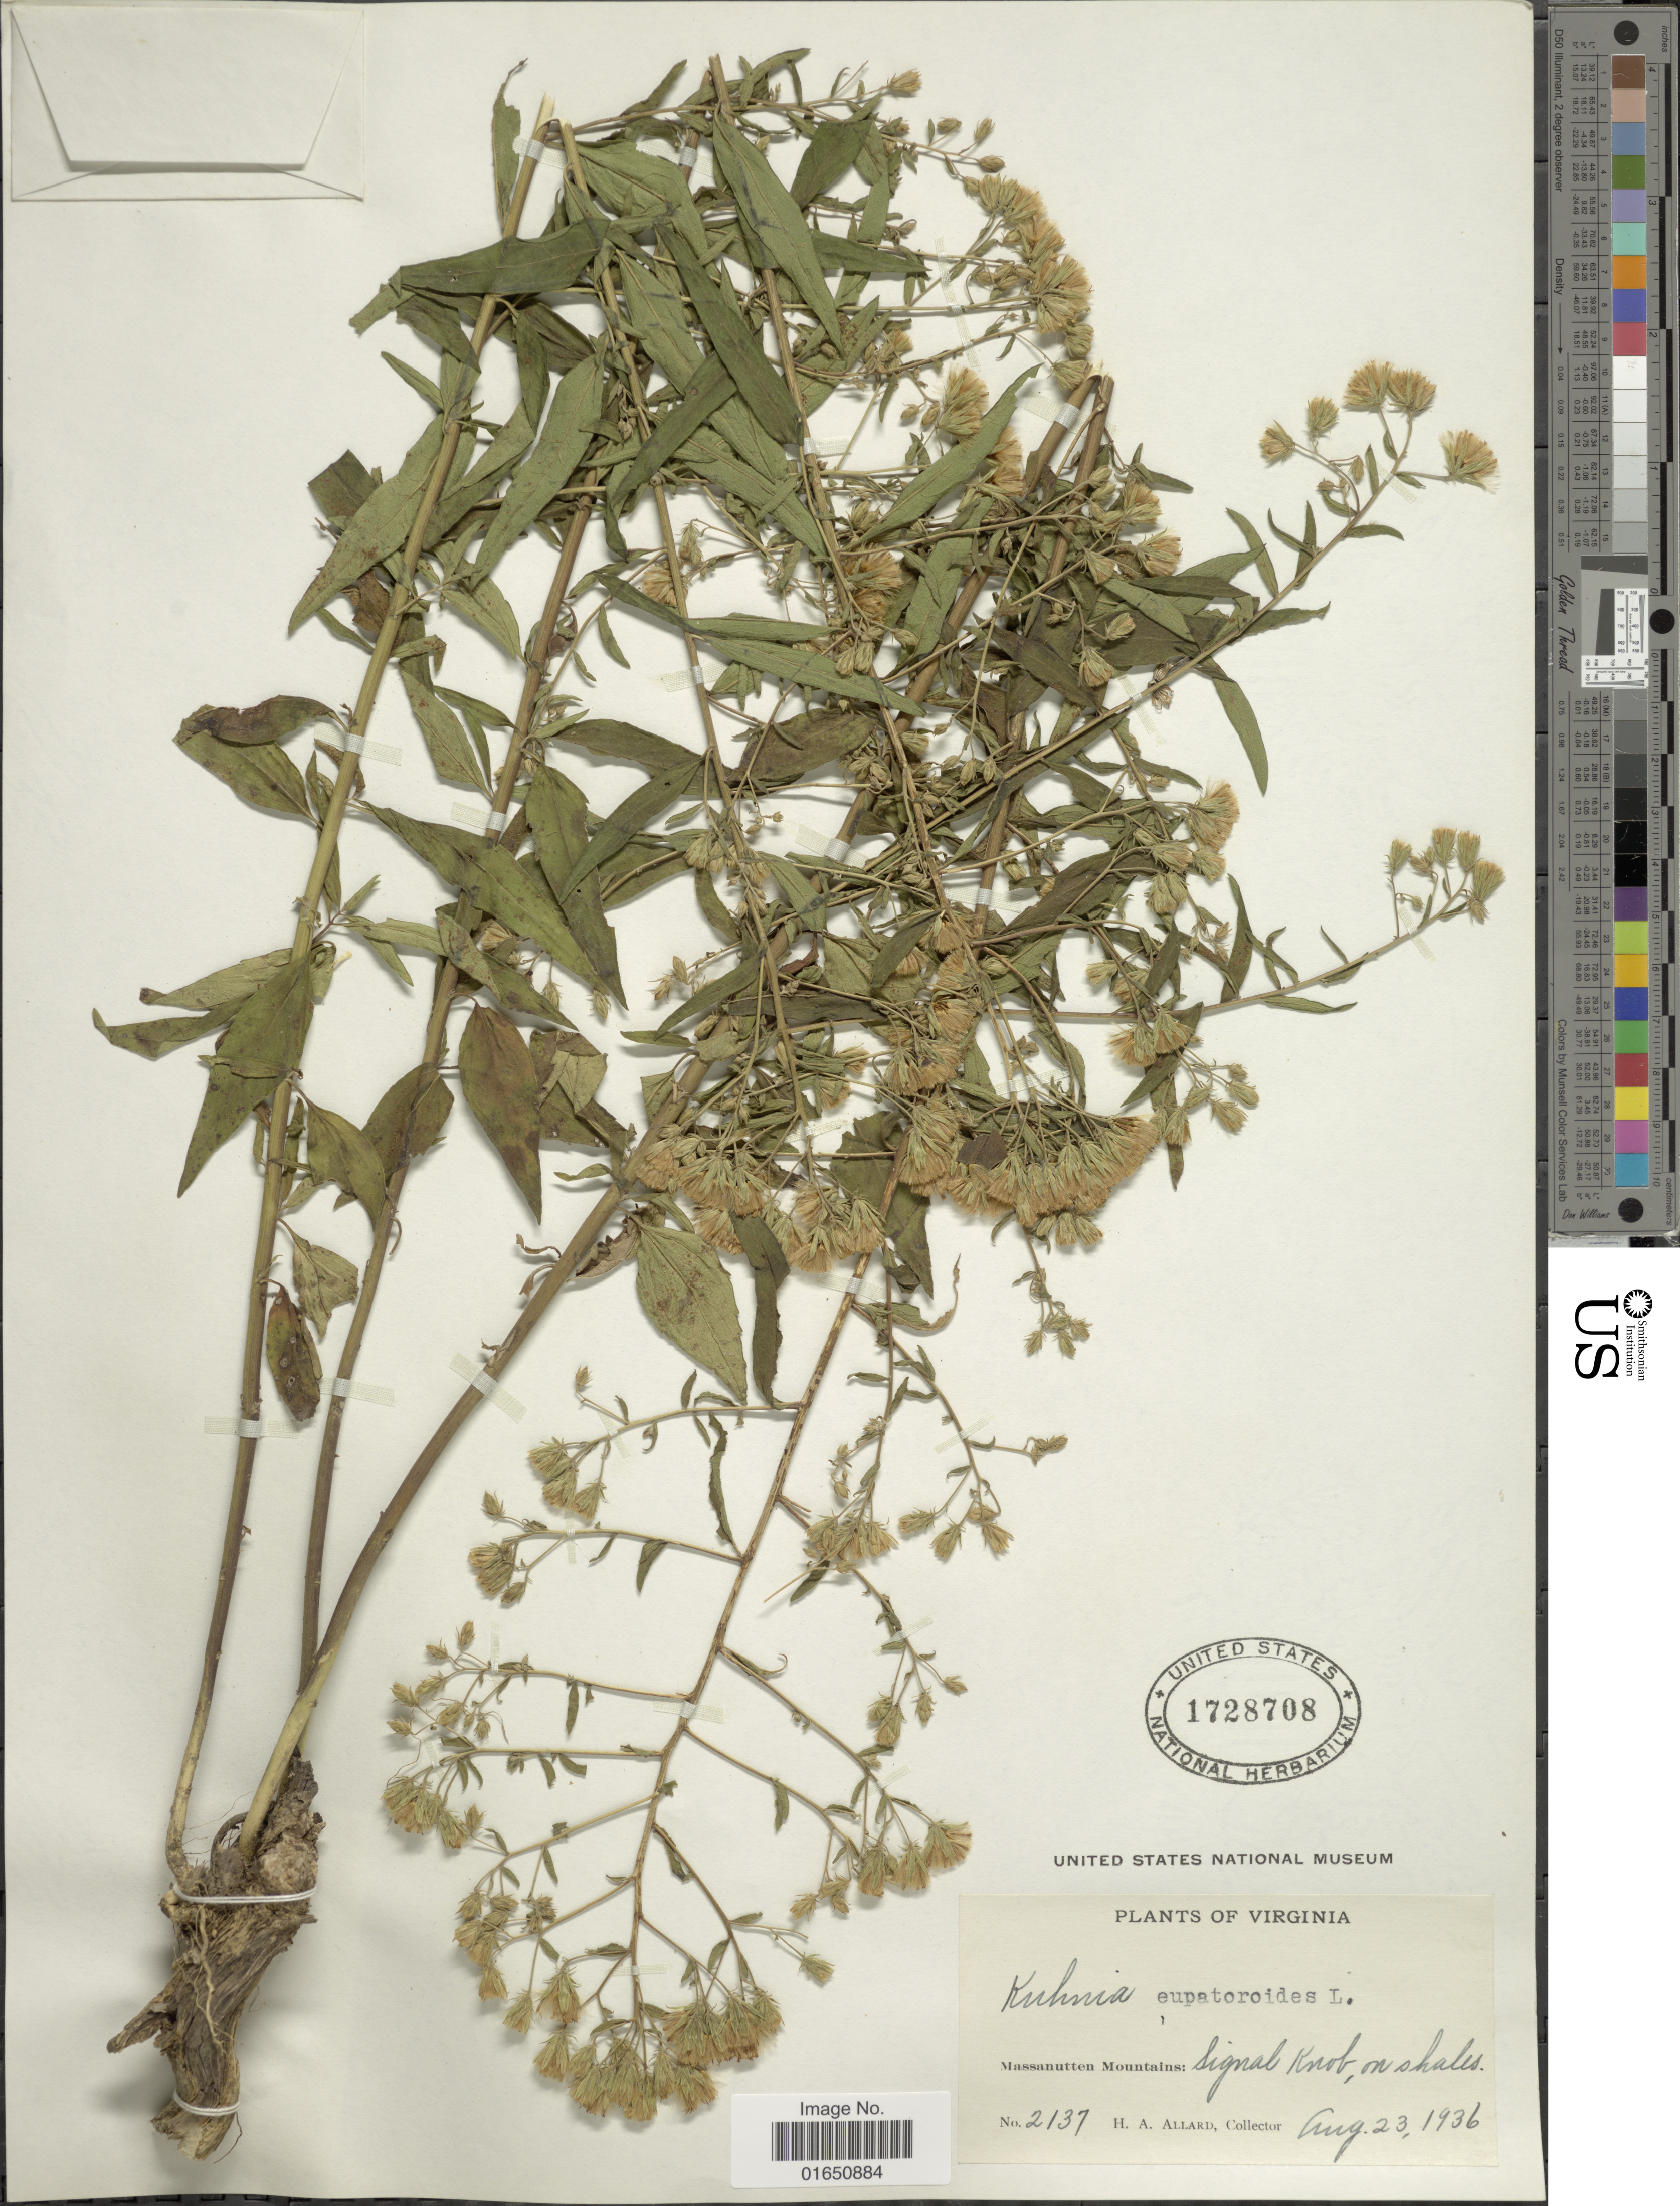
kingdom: Plantae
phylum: Tracheophyta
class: Magnoliopsida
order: Asterales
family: Asteraceae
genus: Brickellia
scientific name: Brickellia eupatorioides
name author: (L.) Shinners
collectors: H. A. Allard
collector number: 2137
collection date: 1936-08-23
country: United States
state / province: Virginia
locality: Massanutten Mountains: Signal Knob, on shales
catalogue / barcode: US 1728708